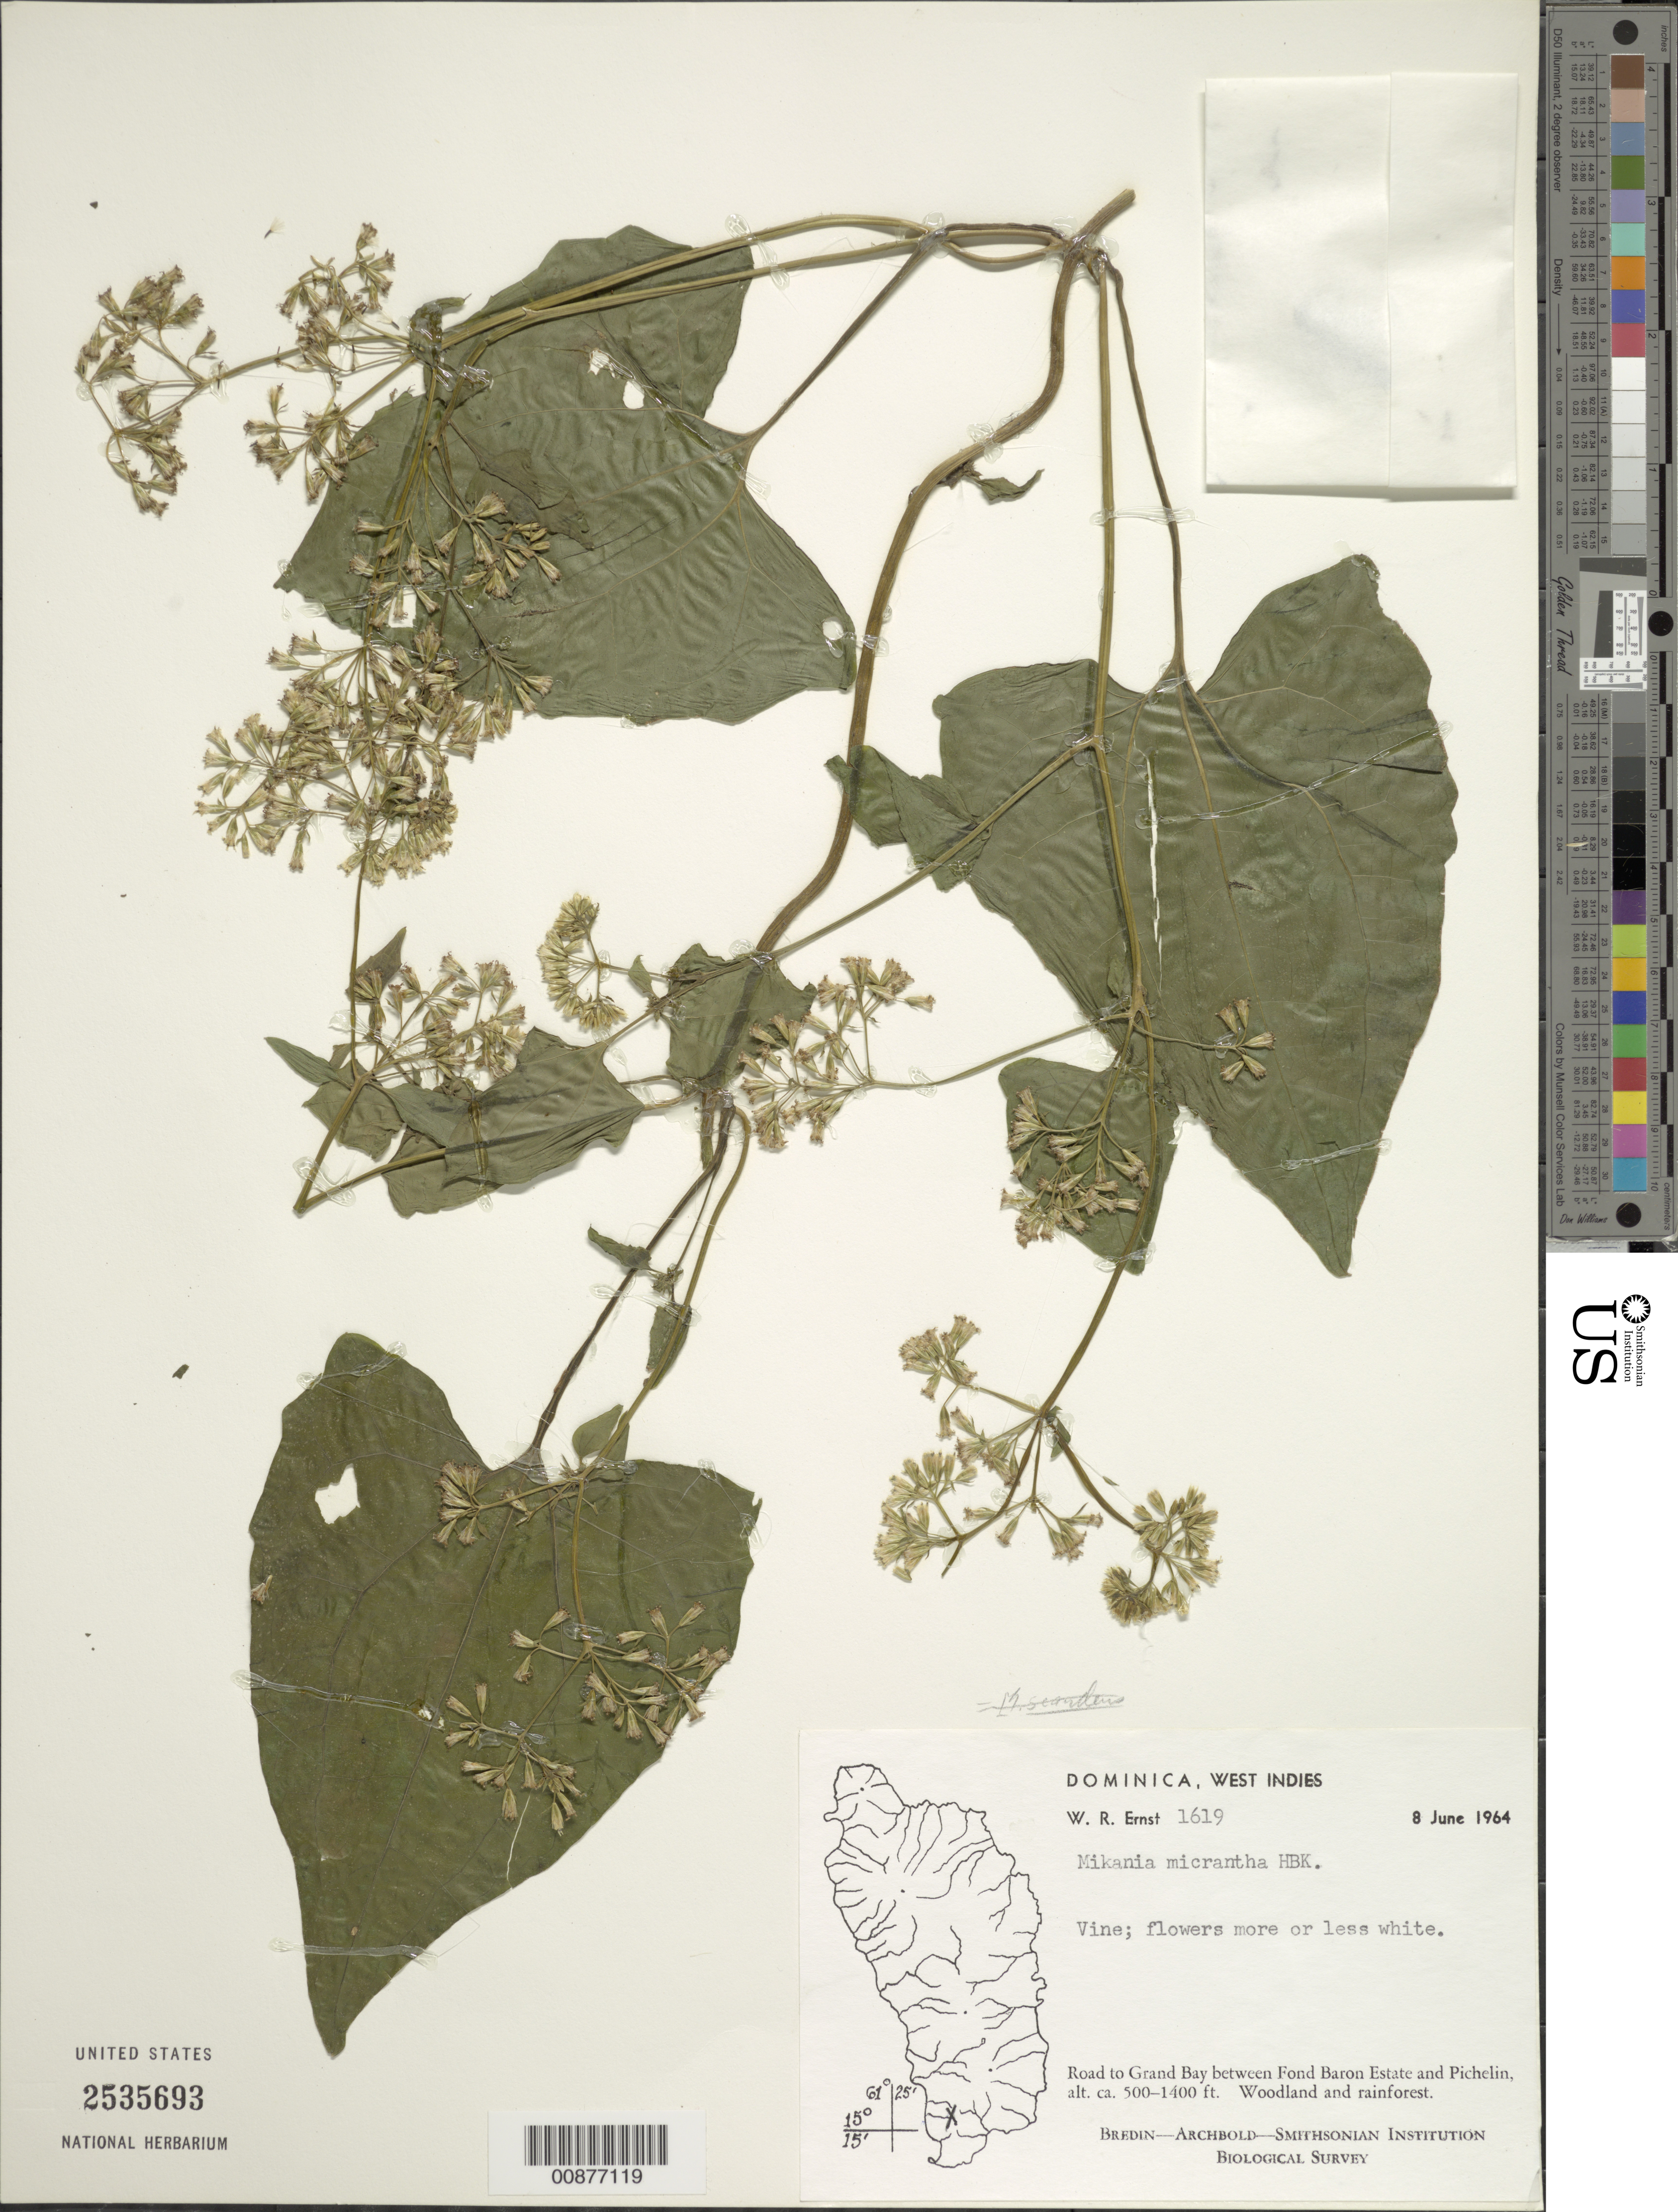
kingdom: Plantae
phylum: Tracheophyta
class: Magnoliopsida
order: Asterales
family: Asteraceae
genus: Mikania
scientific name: Mikania micrantha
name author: Kunth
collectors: W. R. Ernst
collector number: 1619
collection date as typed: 08 Jun 1964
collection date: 1964-06-08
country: Dominica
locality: Road to Grand Bay between Fond Baron Estate and Pichelin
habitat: Woodland and rainforest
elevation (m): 152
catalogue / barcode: US 2535693